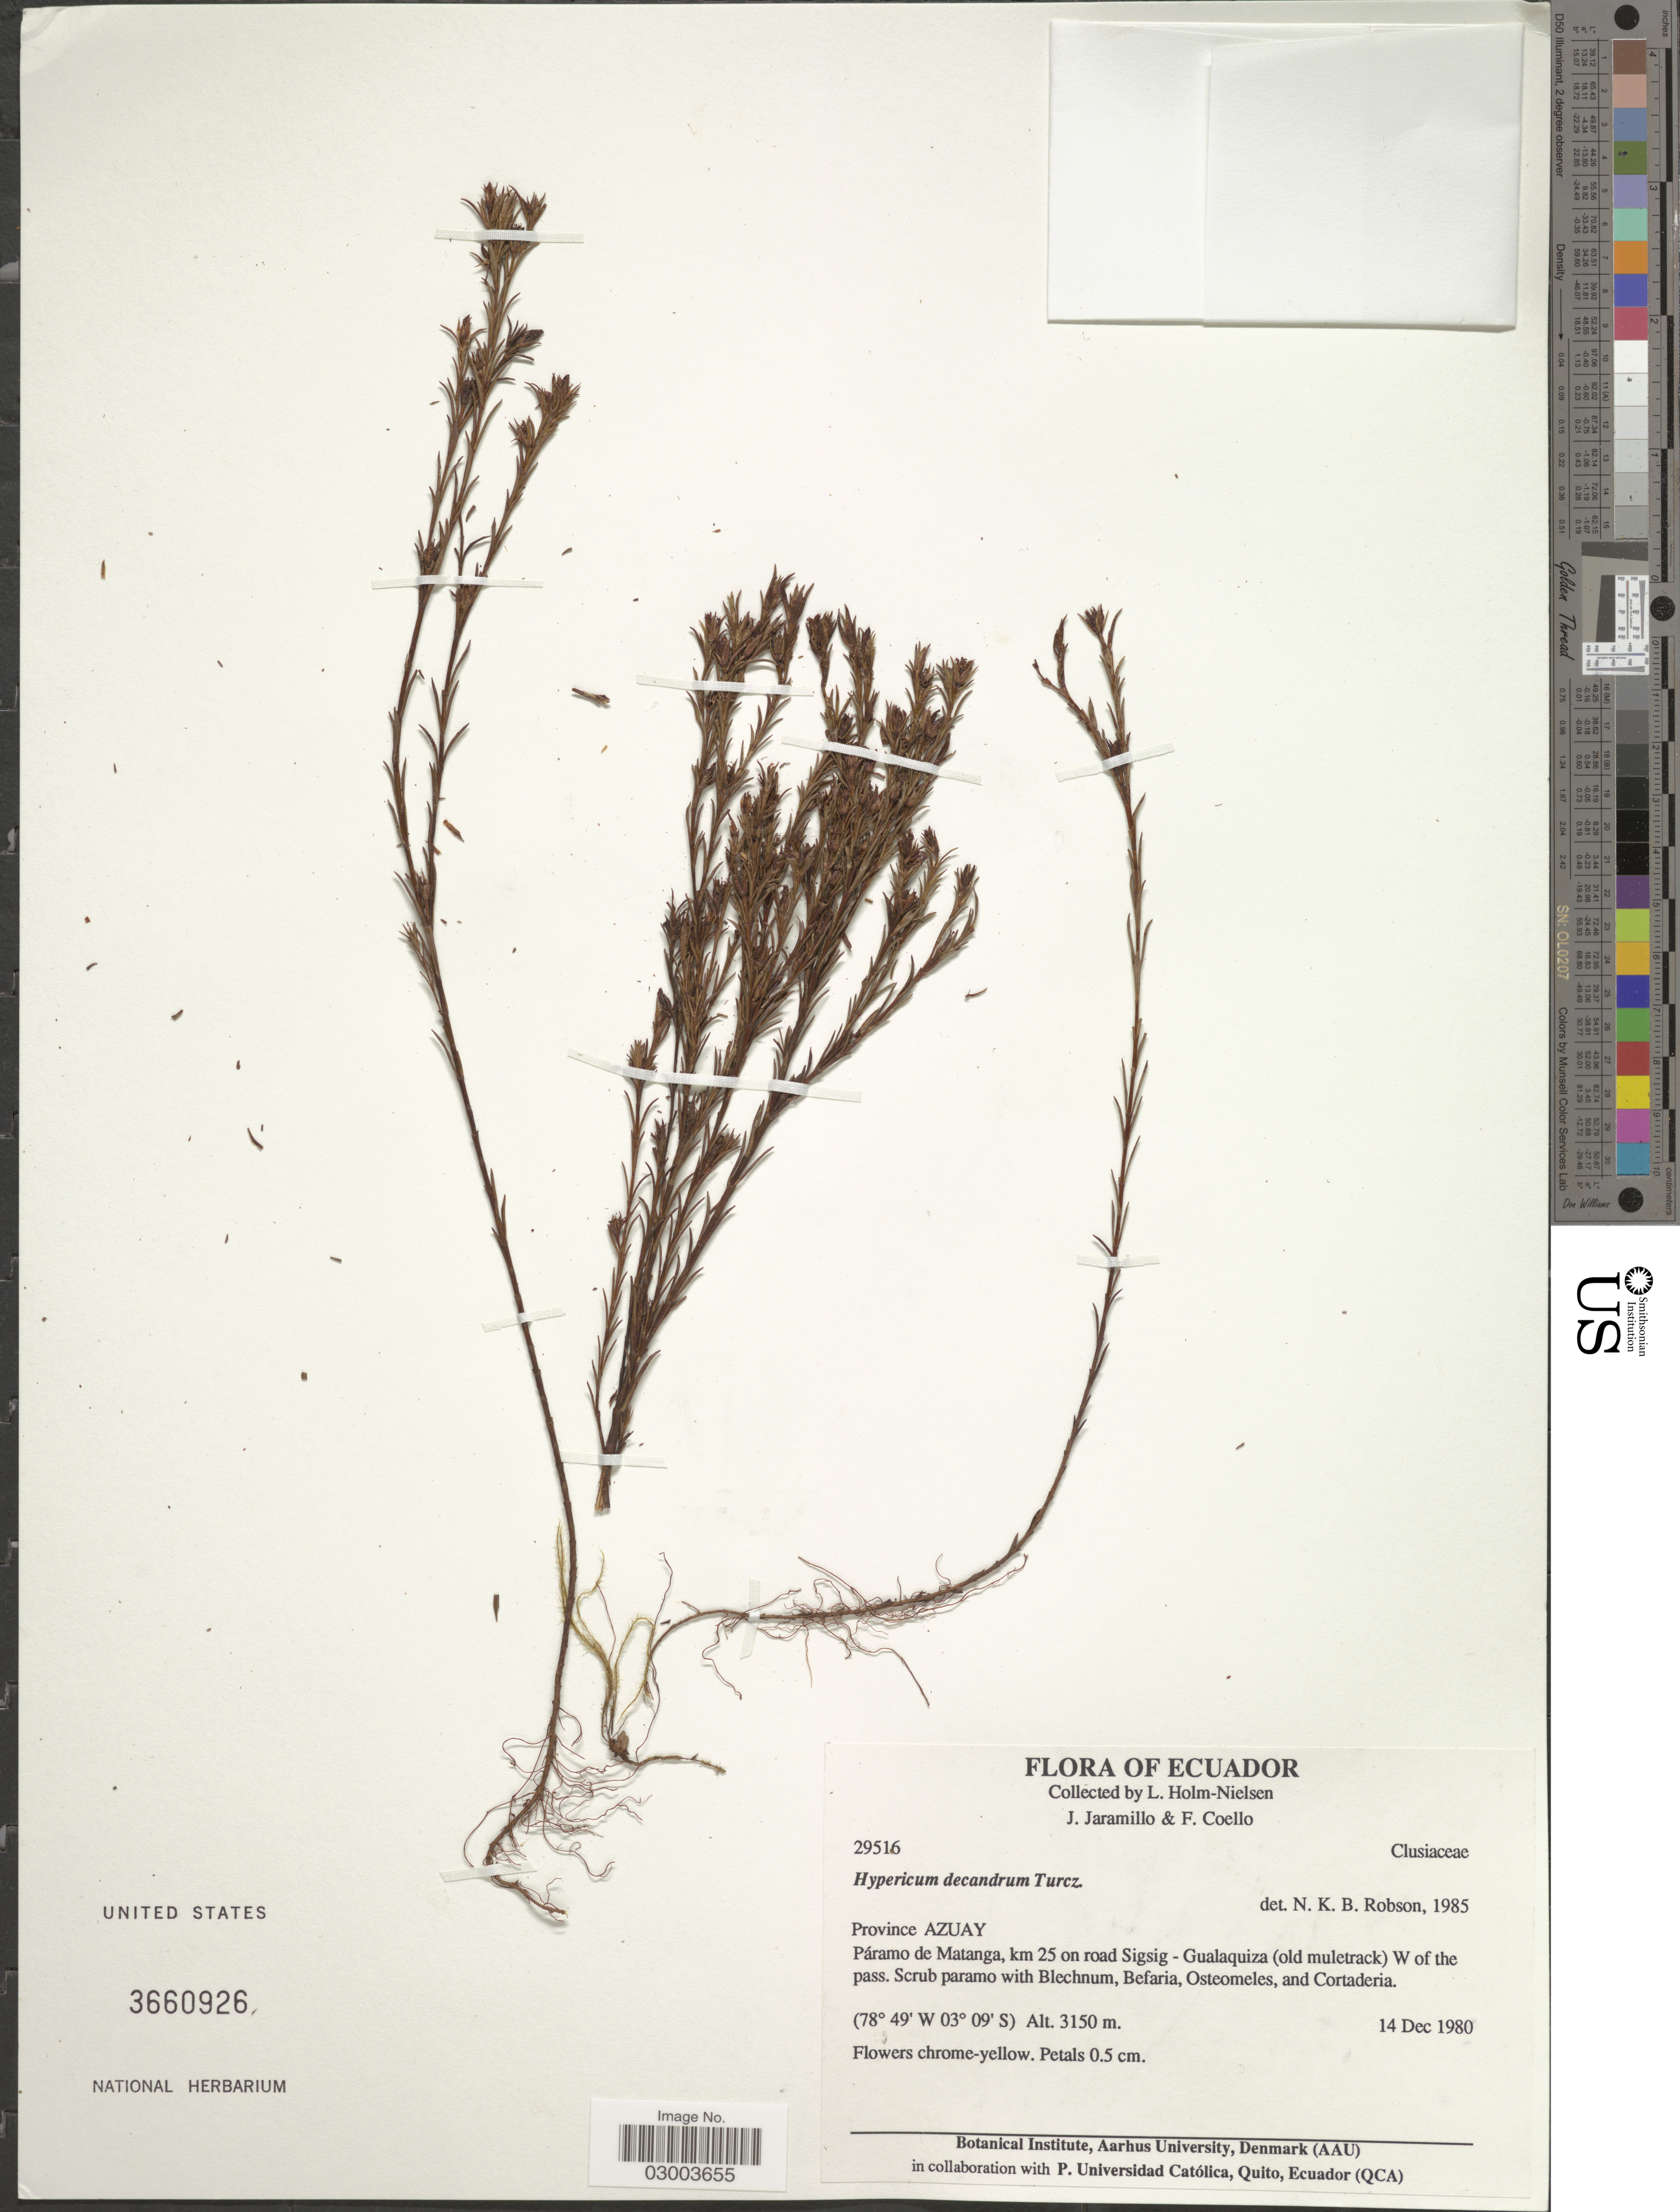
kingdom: Plantae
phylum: Tracheophyta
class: Magnoliopsida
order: Malpighiales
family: Hypericaceae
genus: Hypericum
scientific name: Hypericum decandrum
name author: Turcz.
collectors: L. Holm-Nielsen, J. Jaramillo & F. Coello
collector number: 29516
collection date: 1980-12-14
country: Ecuador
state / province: Azuay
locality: Páramo de Matanga, km 25 on road Sigsig - Gualaquiza (old muletrack) W of the pass.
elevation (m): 3150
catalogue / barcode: US 3660926